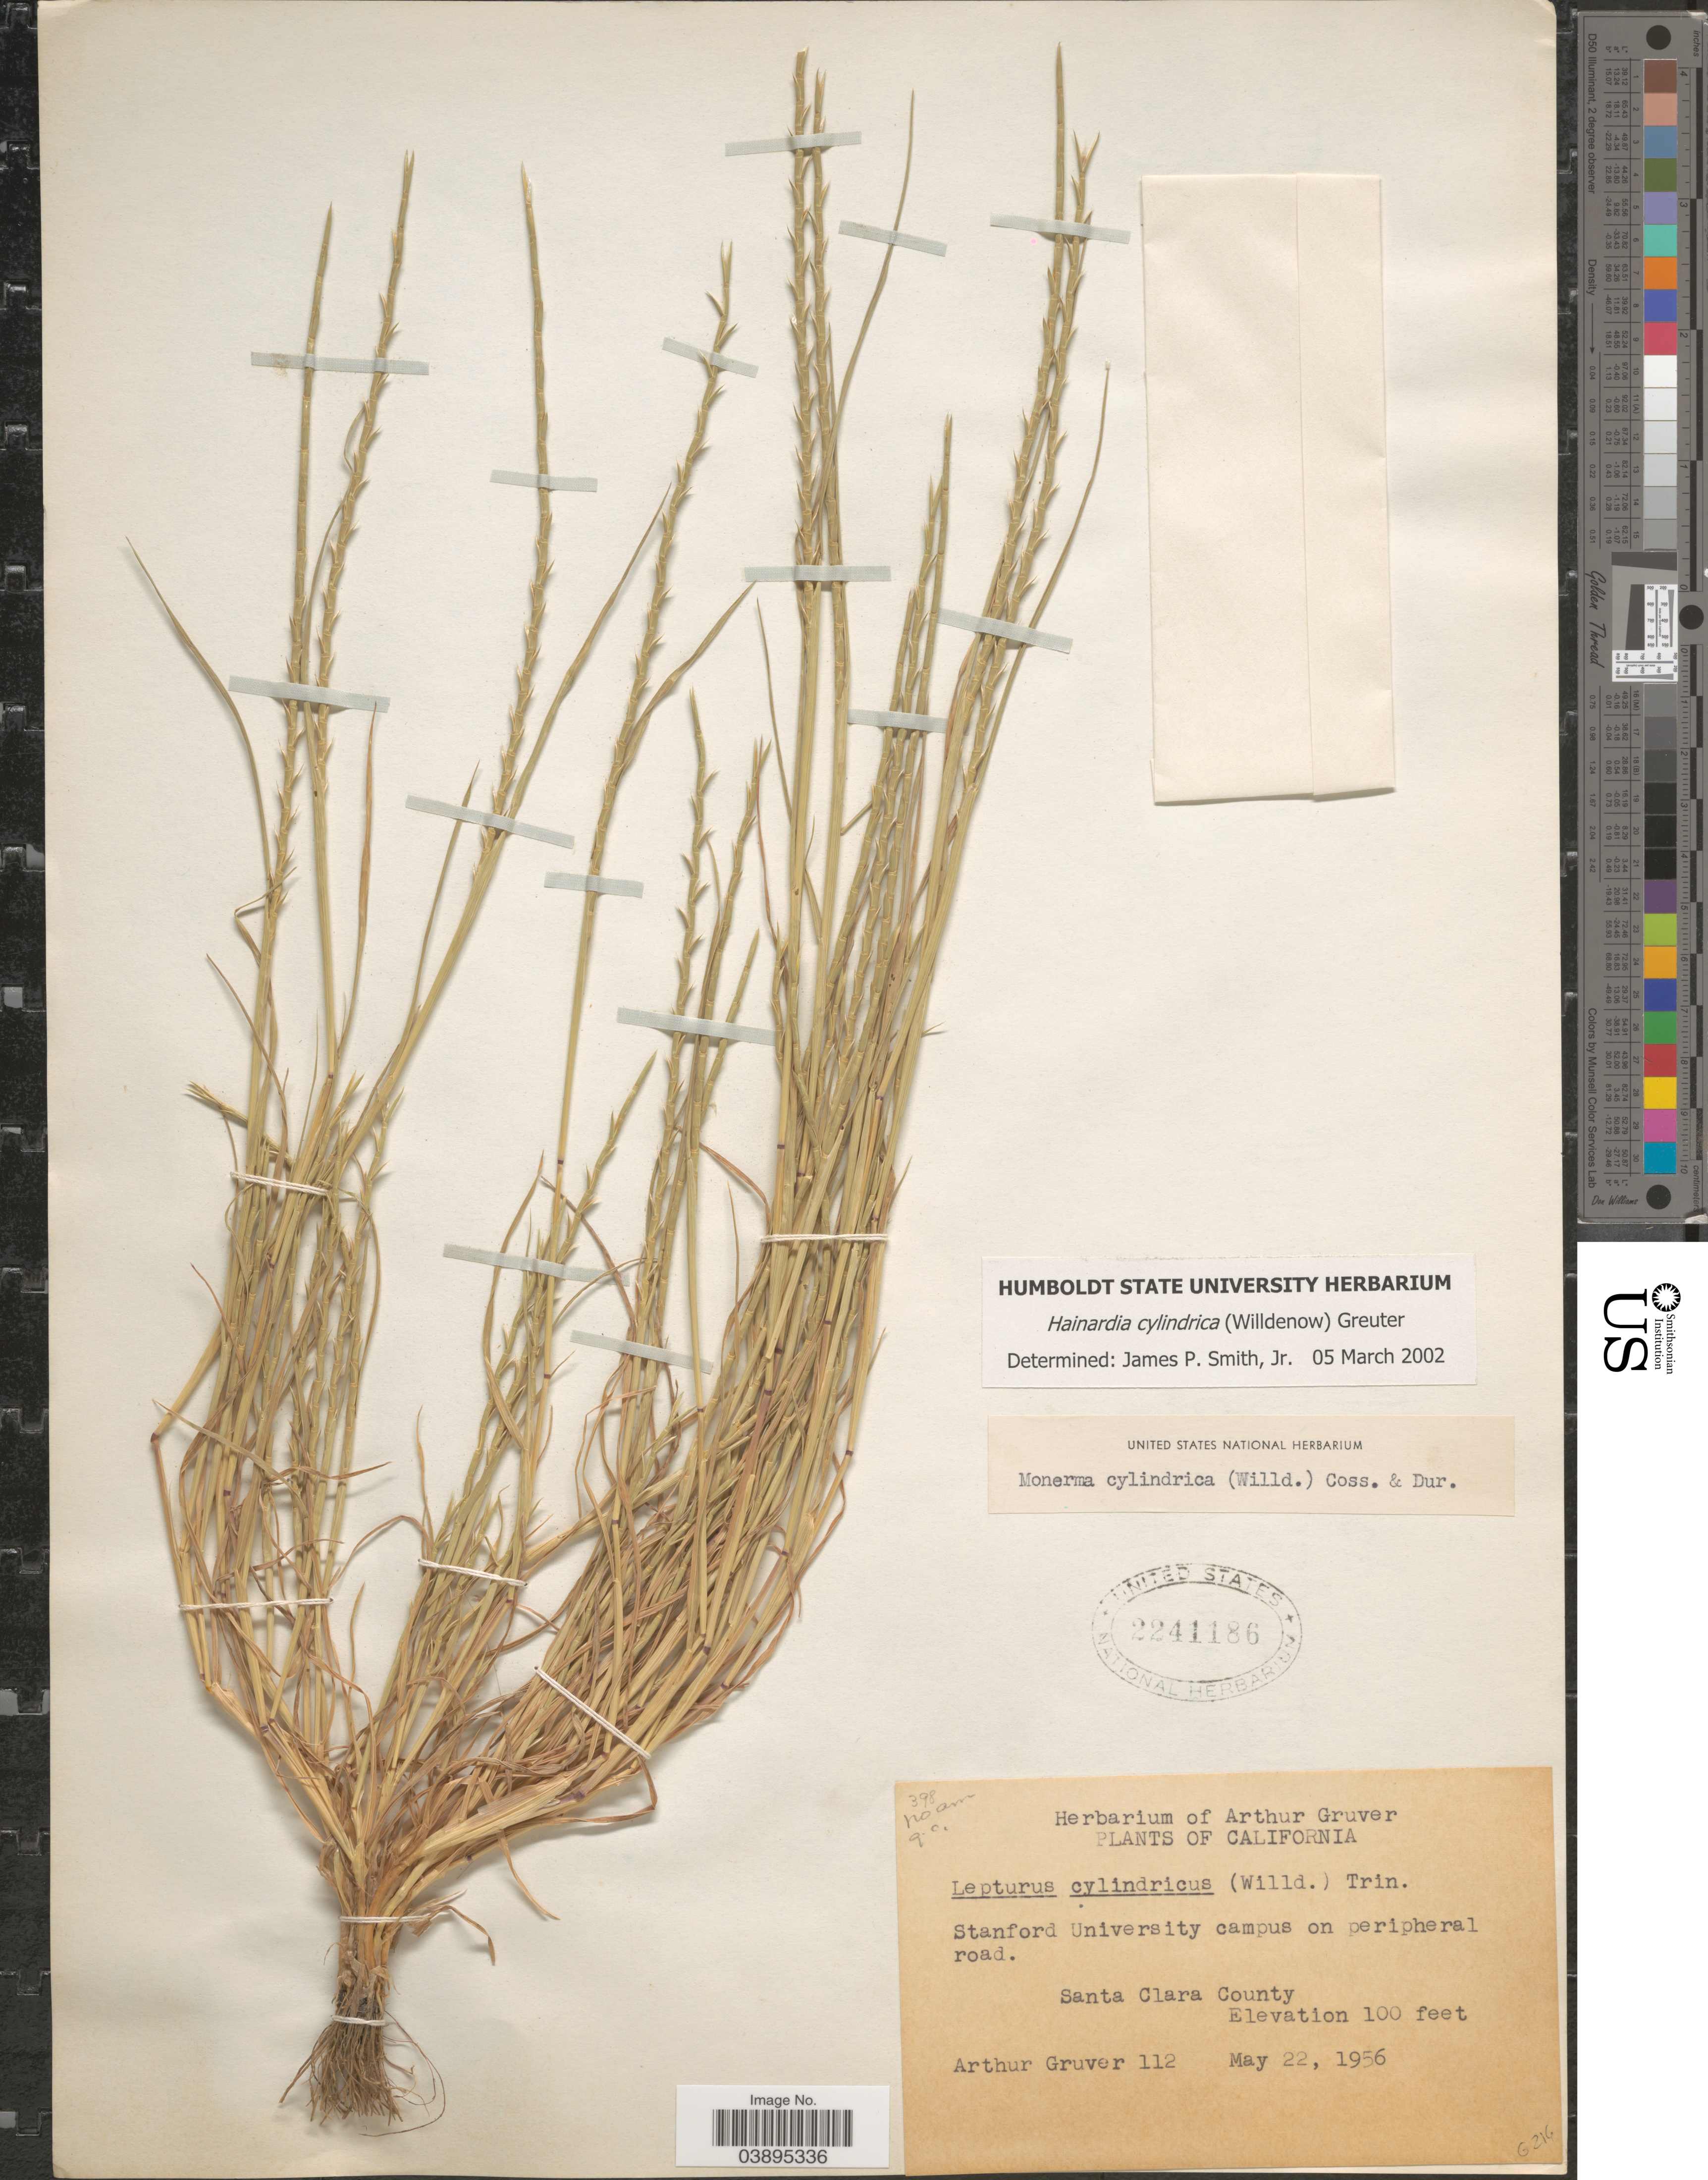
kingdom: Plantae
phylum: Tracheophyta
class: Liliopsida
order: Poales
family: Poaceae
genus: Hainardia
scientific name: Hainardia cylindrica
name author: (Willd.) Greuter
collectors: A. Gruver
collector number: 112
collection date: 1956-05-22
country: United States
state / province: California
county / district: Santa Clara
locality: Stanford University campus on peripheral road. Santa Clara County.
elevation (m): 30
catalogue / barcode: US 2241186